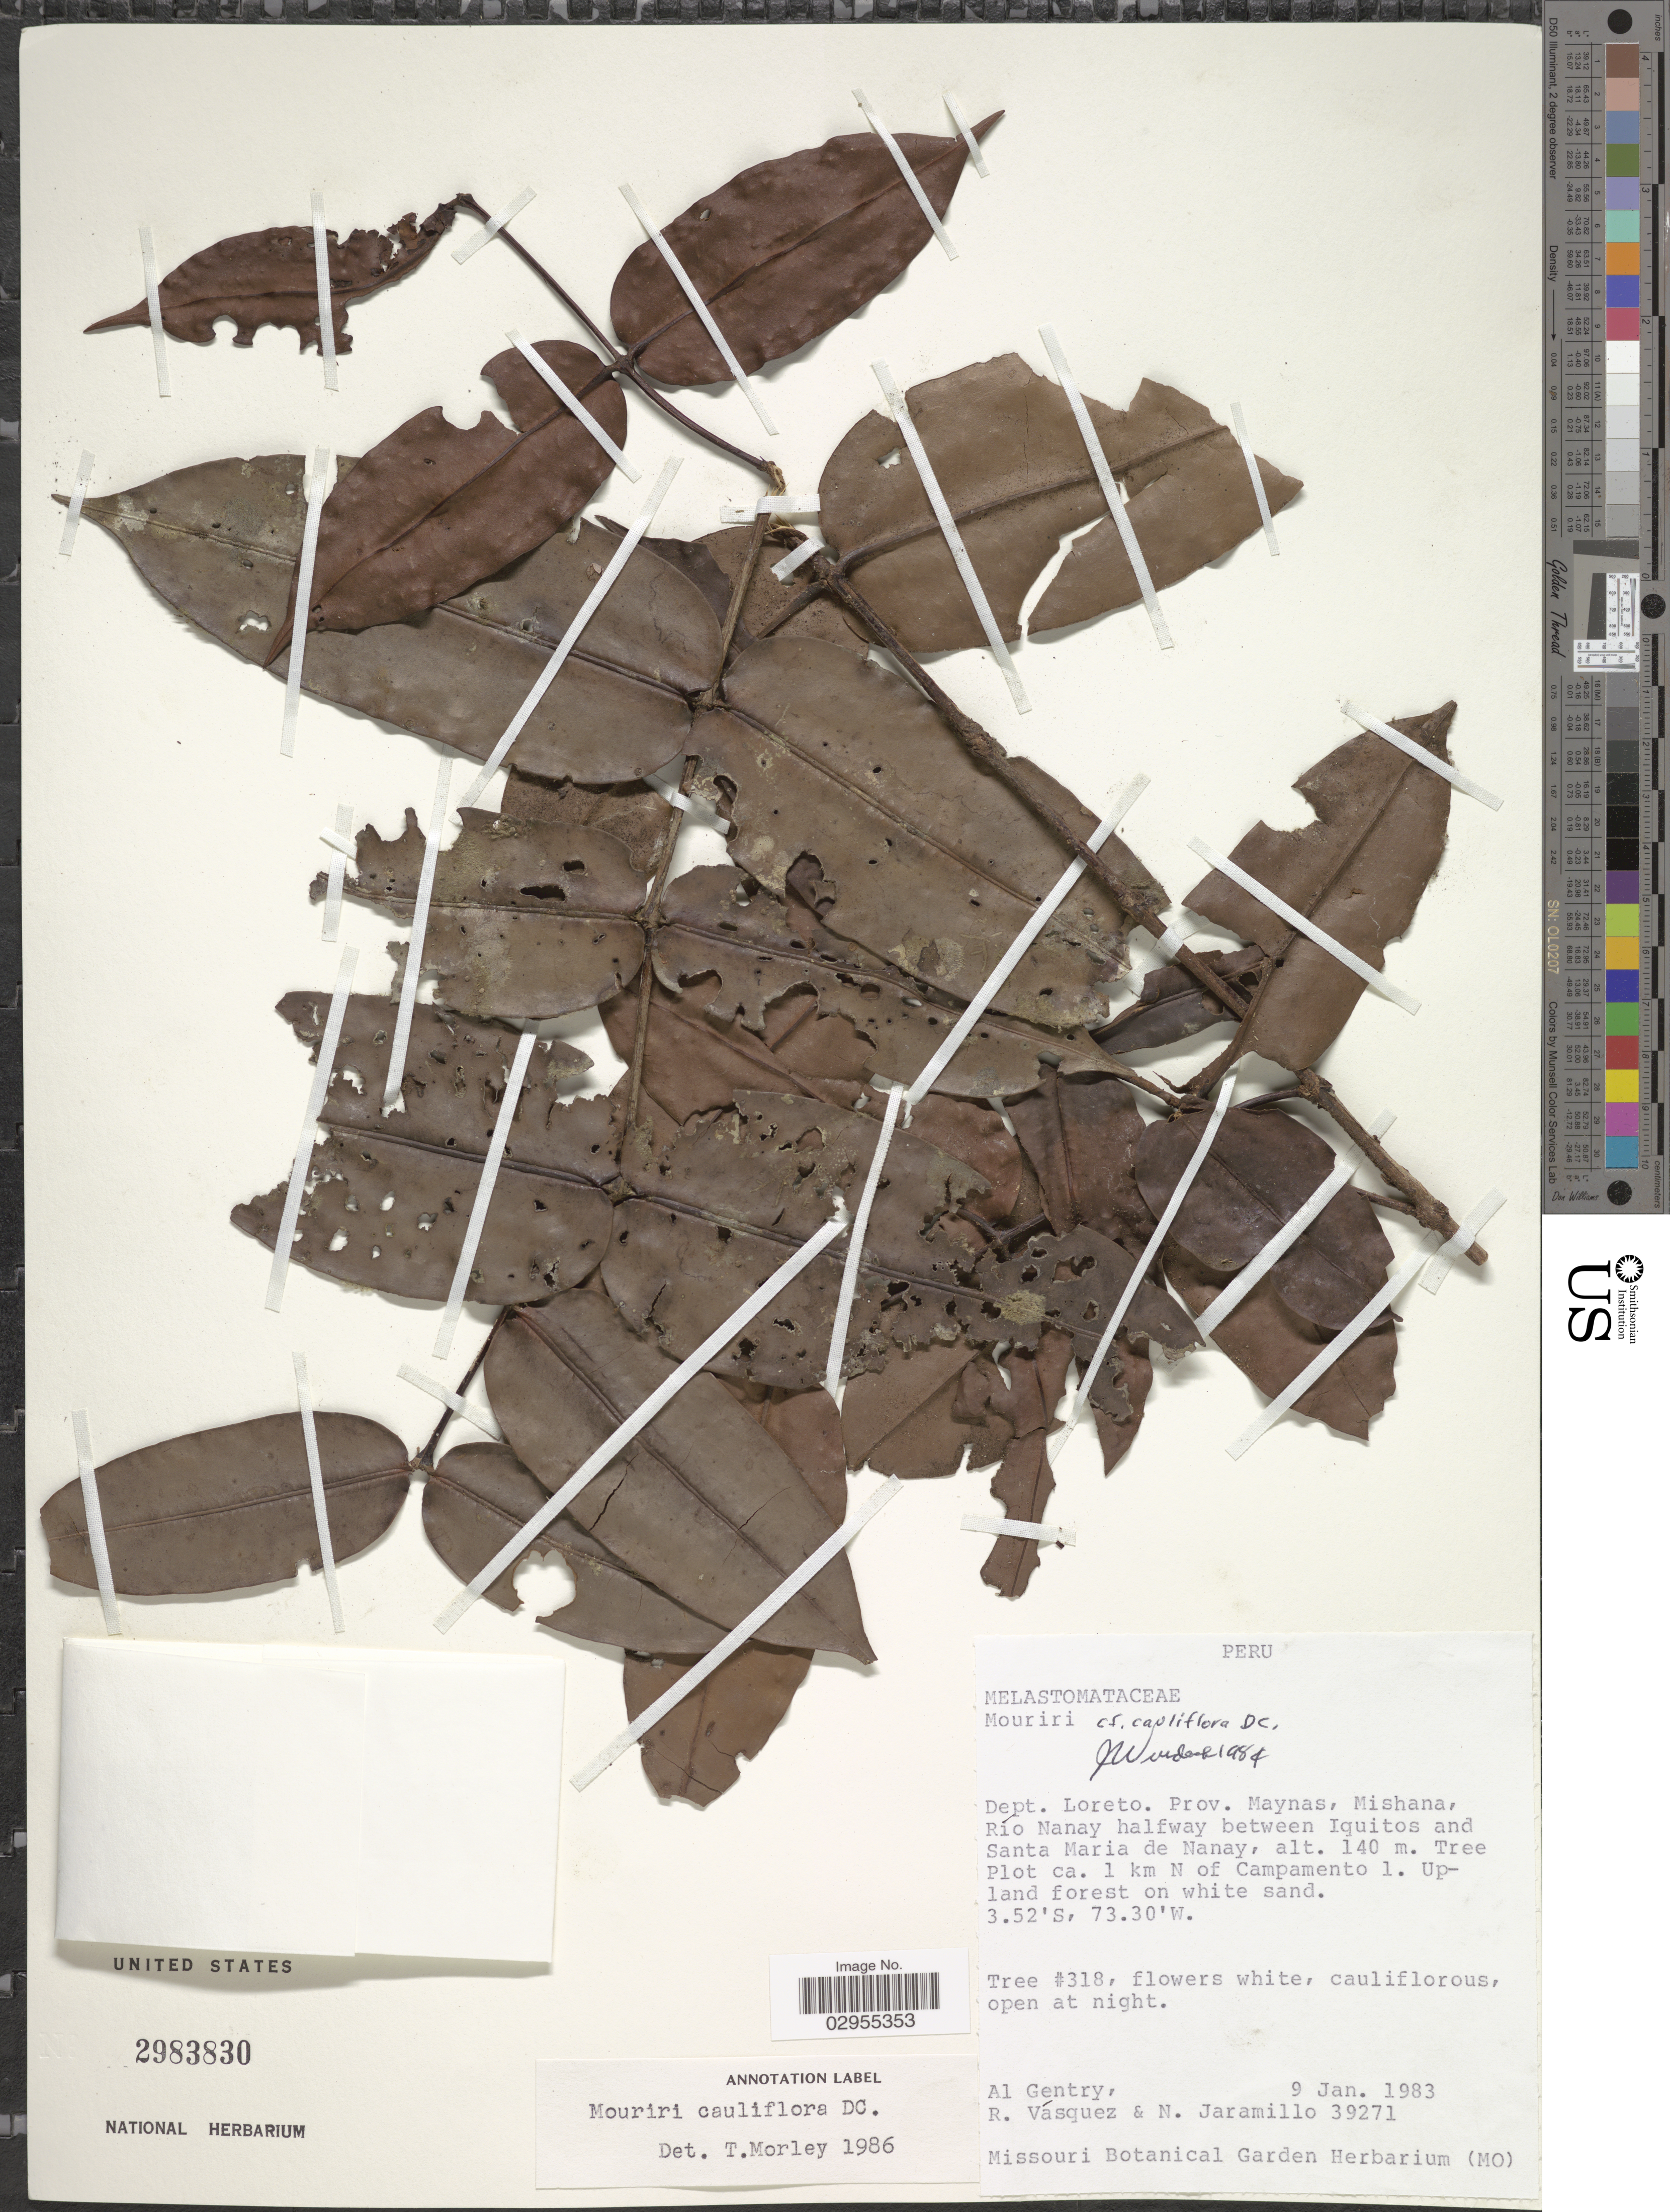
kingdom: Plantae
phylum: Tracheophyta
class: Magnoliopsida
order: Myrtales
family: Melastomataceae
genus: Mouriri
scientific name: Mouriri cauliflora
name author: DC.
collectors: A. H. Gentry, R. Vásquez & N. Jaramillo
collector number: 39271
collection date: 1983-01-09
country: Peru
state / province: Loreto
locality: Dept. Loreto. Prov. Maynas, Mishana, Río Nanay halfway between Iquitos and Sanra Maria de Nanay. Tree Plot ca. 1 km N of Campamento 1.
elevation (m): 140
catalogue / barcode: US 2983830